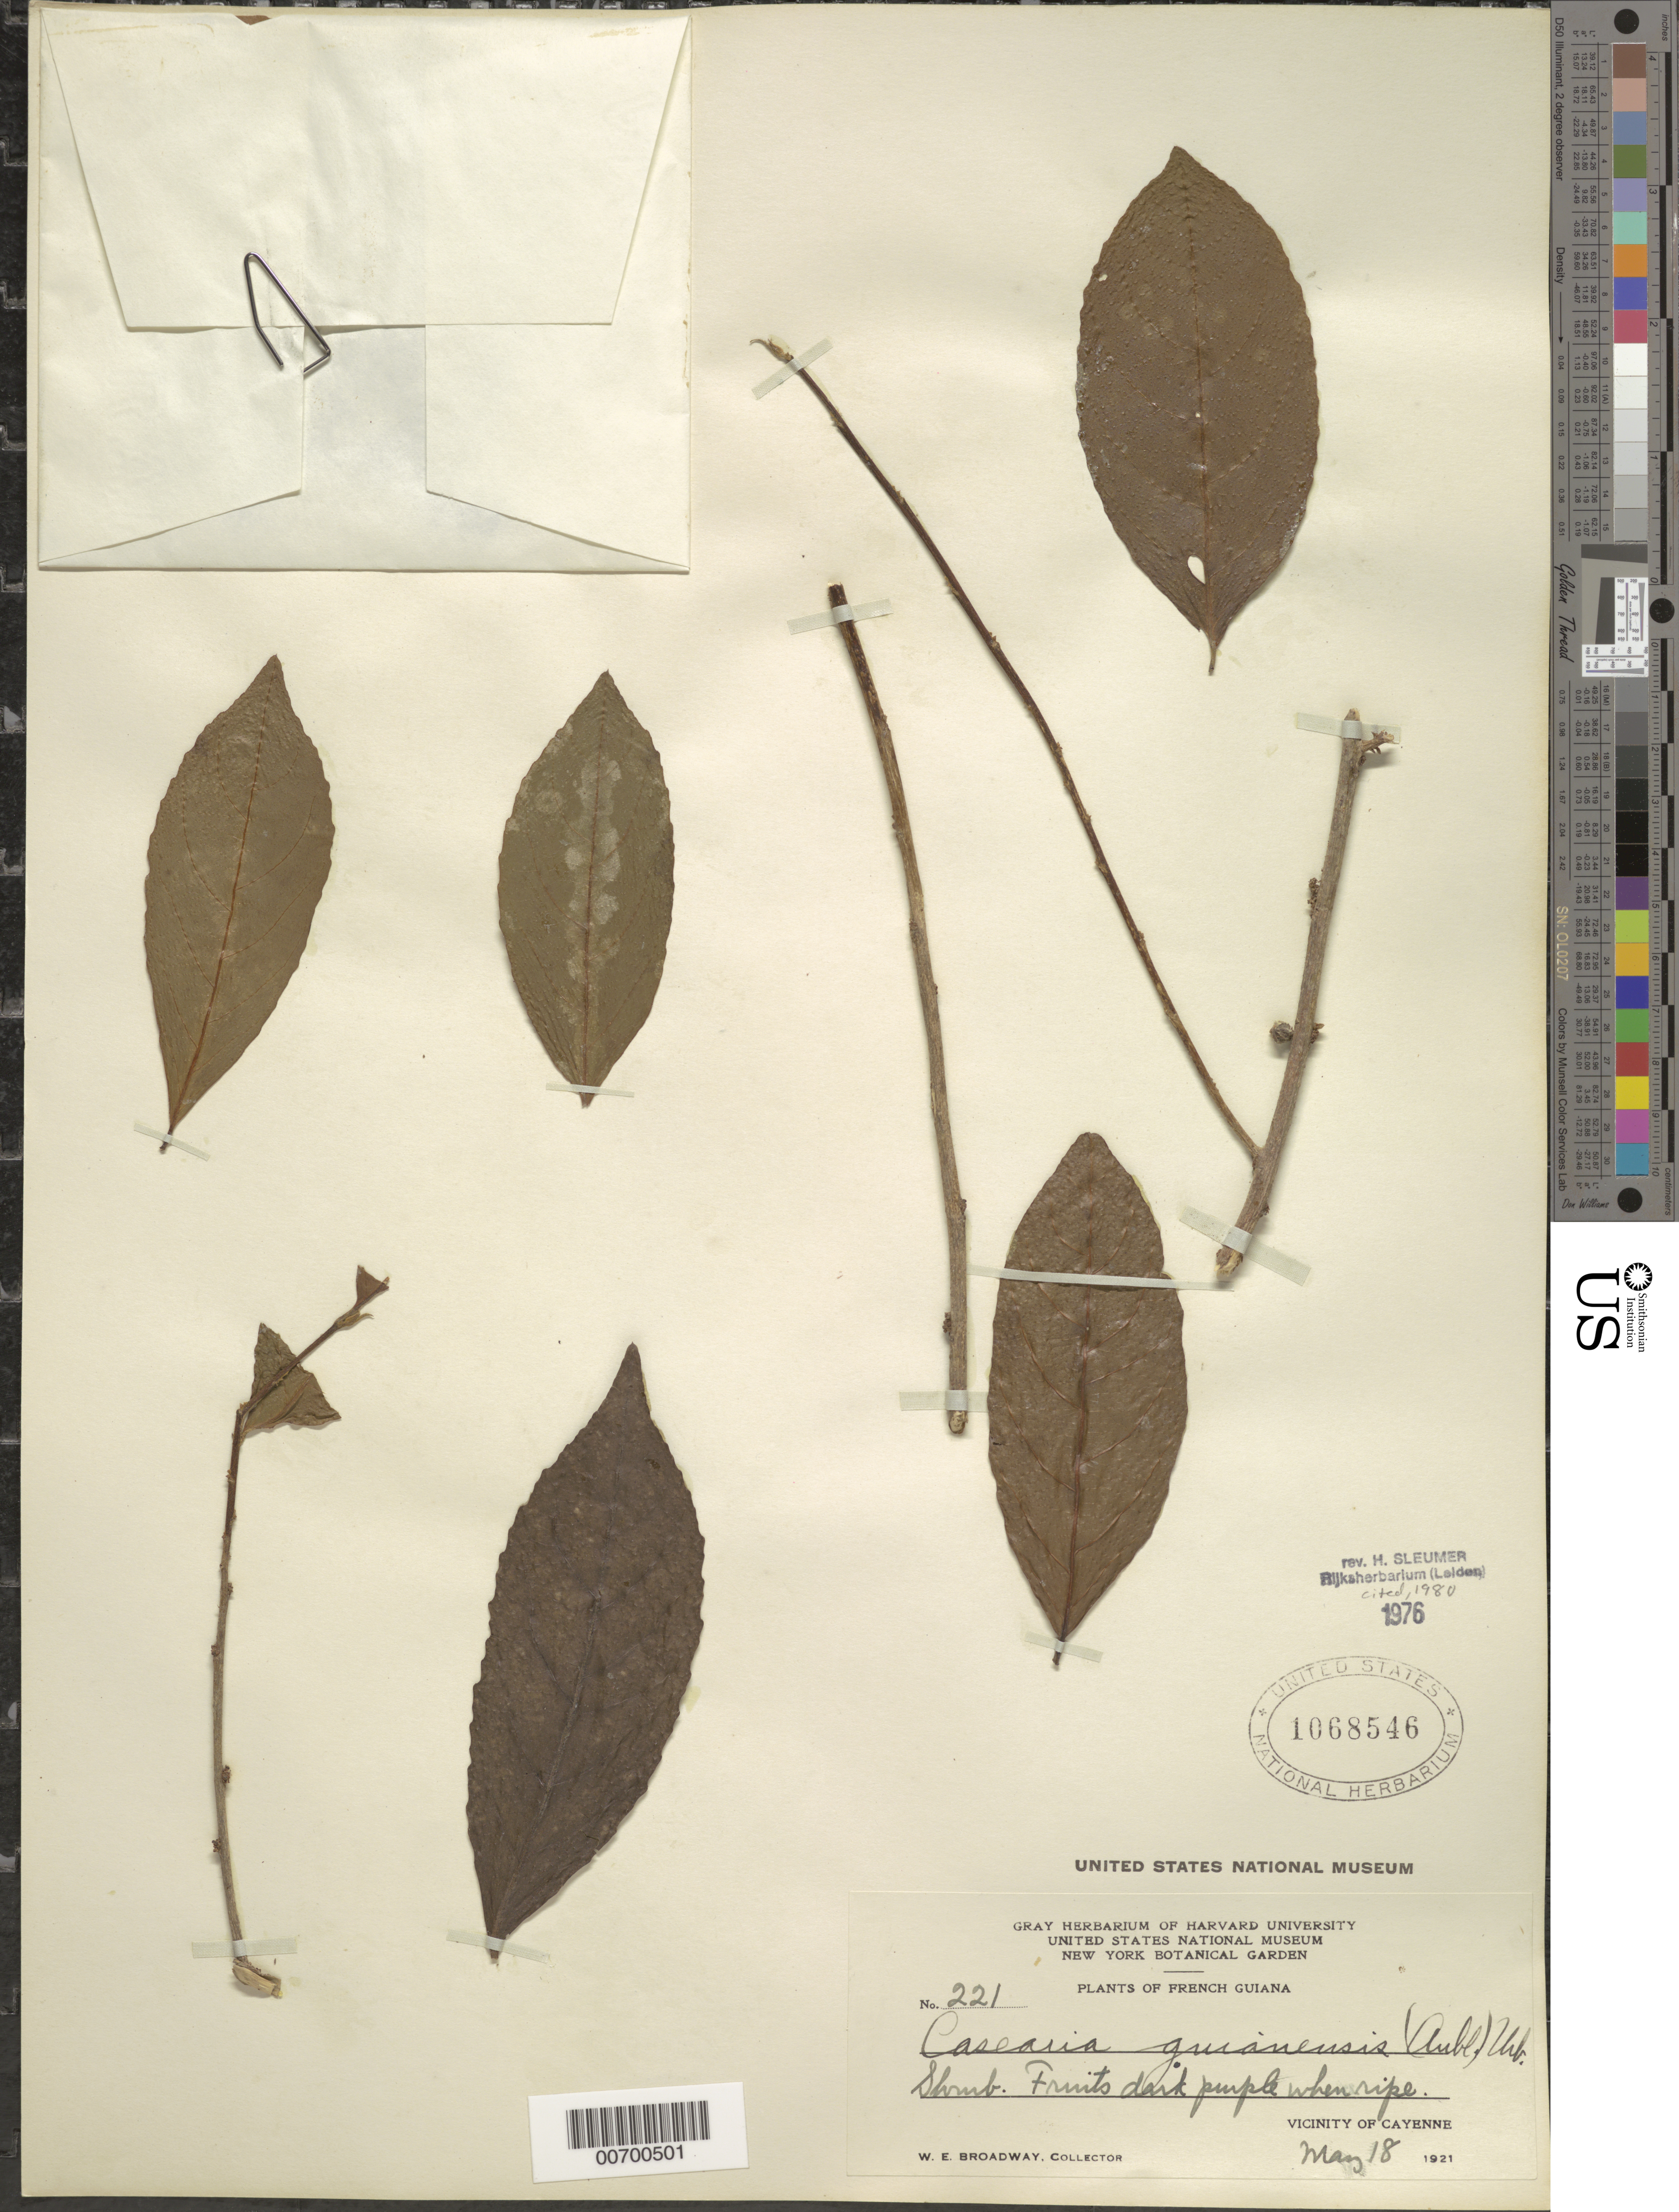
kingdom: Plantae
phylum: Tracheophyta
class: Magnoliopsida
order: Malpighiales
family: Salicaceae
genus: Casearia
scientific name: Casearia guianensis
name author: (Aubl.) Urb.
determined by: Sleumer, H. O.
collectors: W. E. Broadway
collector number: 221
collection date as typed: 18-May-21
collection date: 1921-05-18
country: French Guiana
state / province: Cayenne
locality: Cayenne, vic.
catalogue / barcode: US 1068546